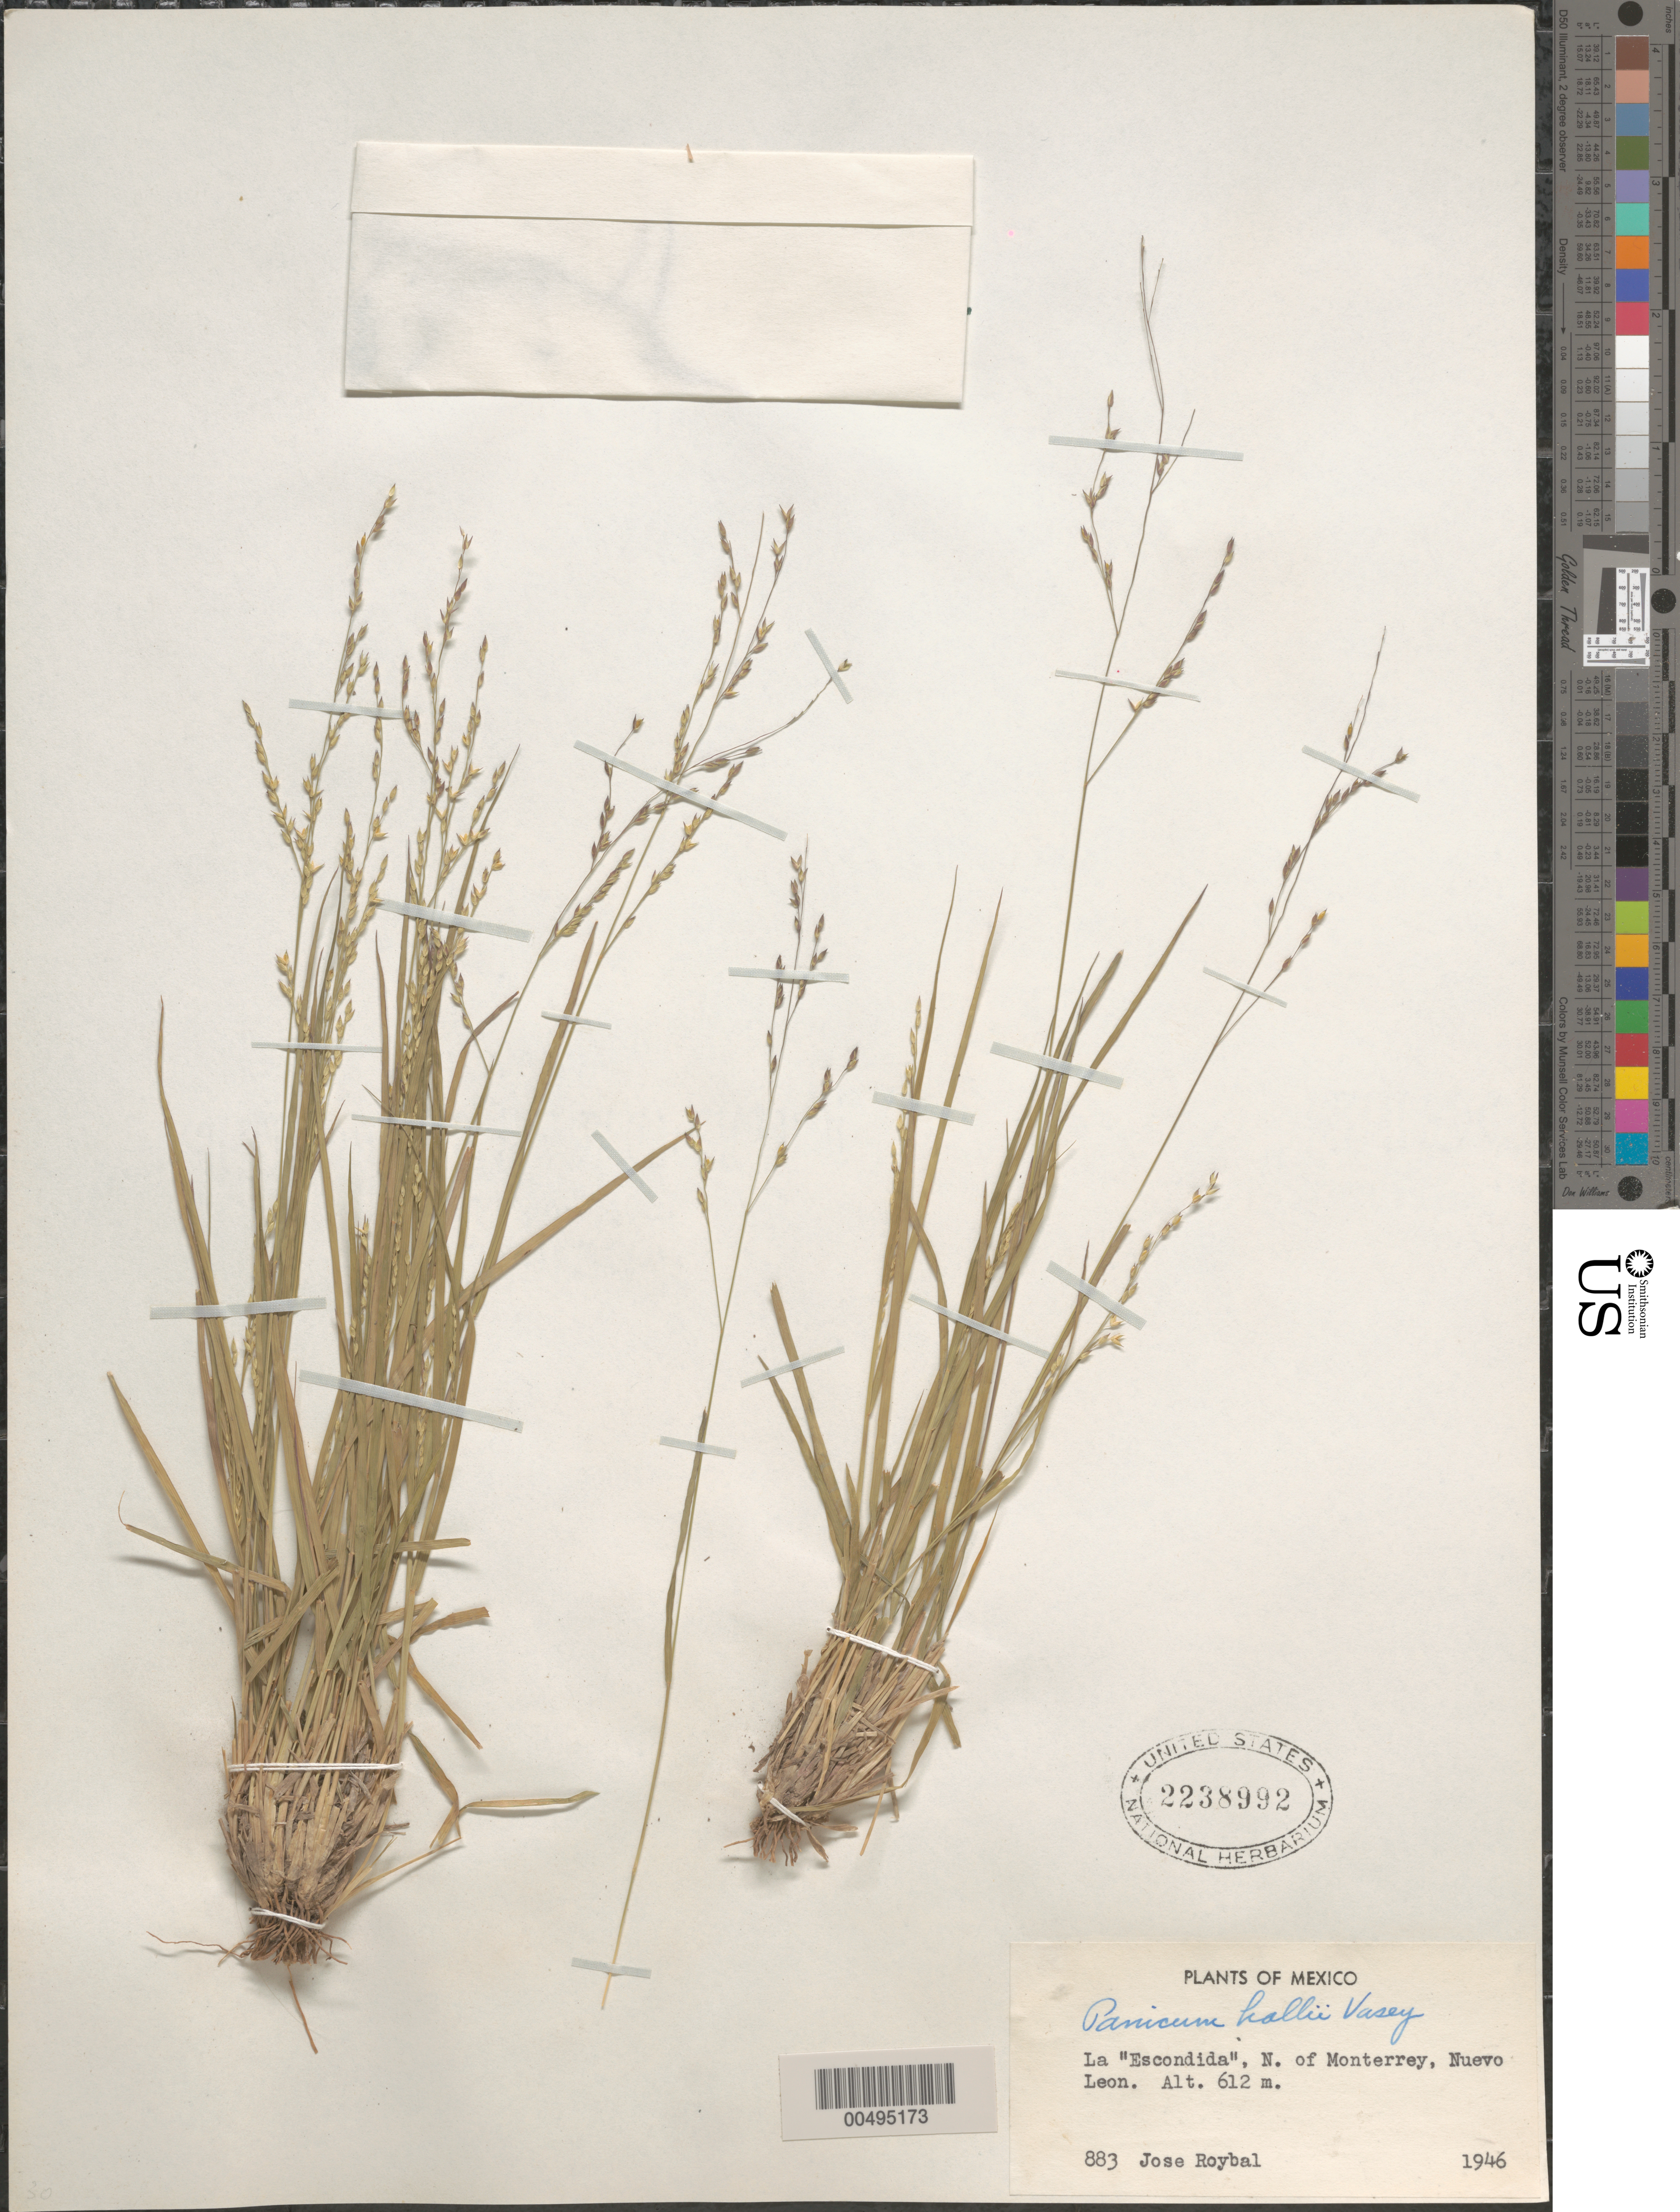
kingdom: Plantae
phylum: Tracheophyta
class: Liliopsida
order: Poales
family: Poaceae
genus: Panicum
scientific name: Panicum hallii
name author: Vasey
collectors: J. J. Roybal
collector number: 883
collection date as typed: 1946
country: Mexico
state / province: Nuevo León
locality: La Escondida, N of Monterrey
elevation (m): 612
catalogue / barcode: US 2238992